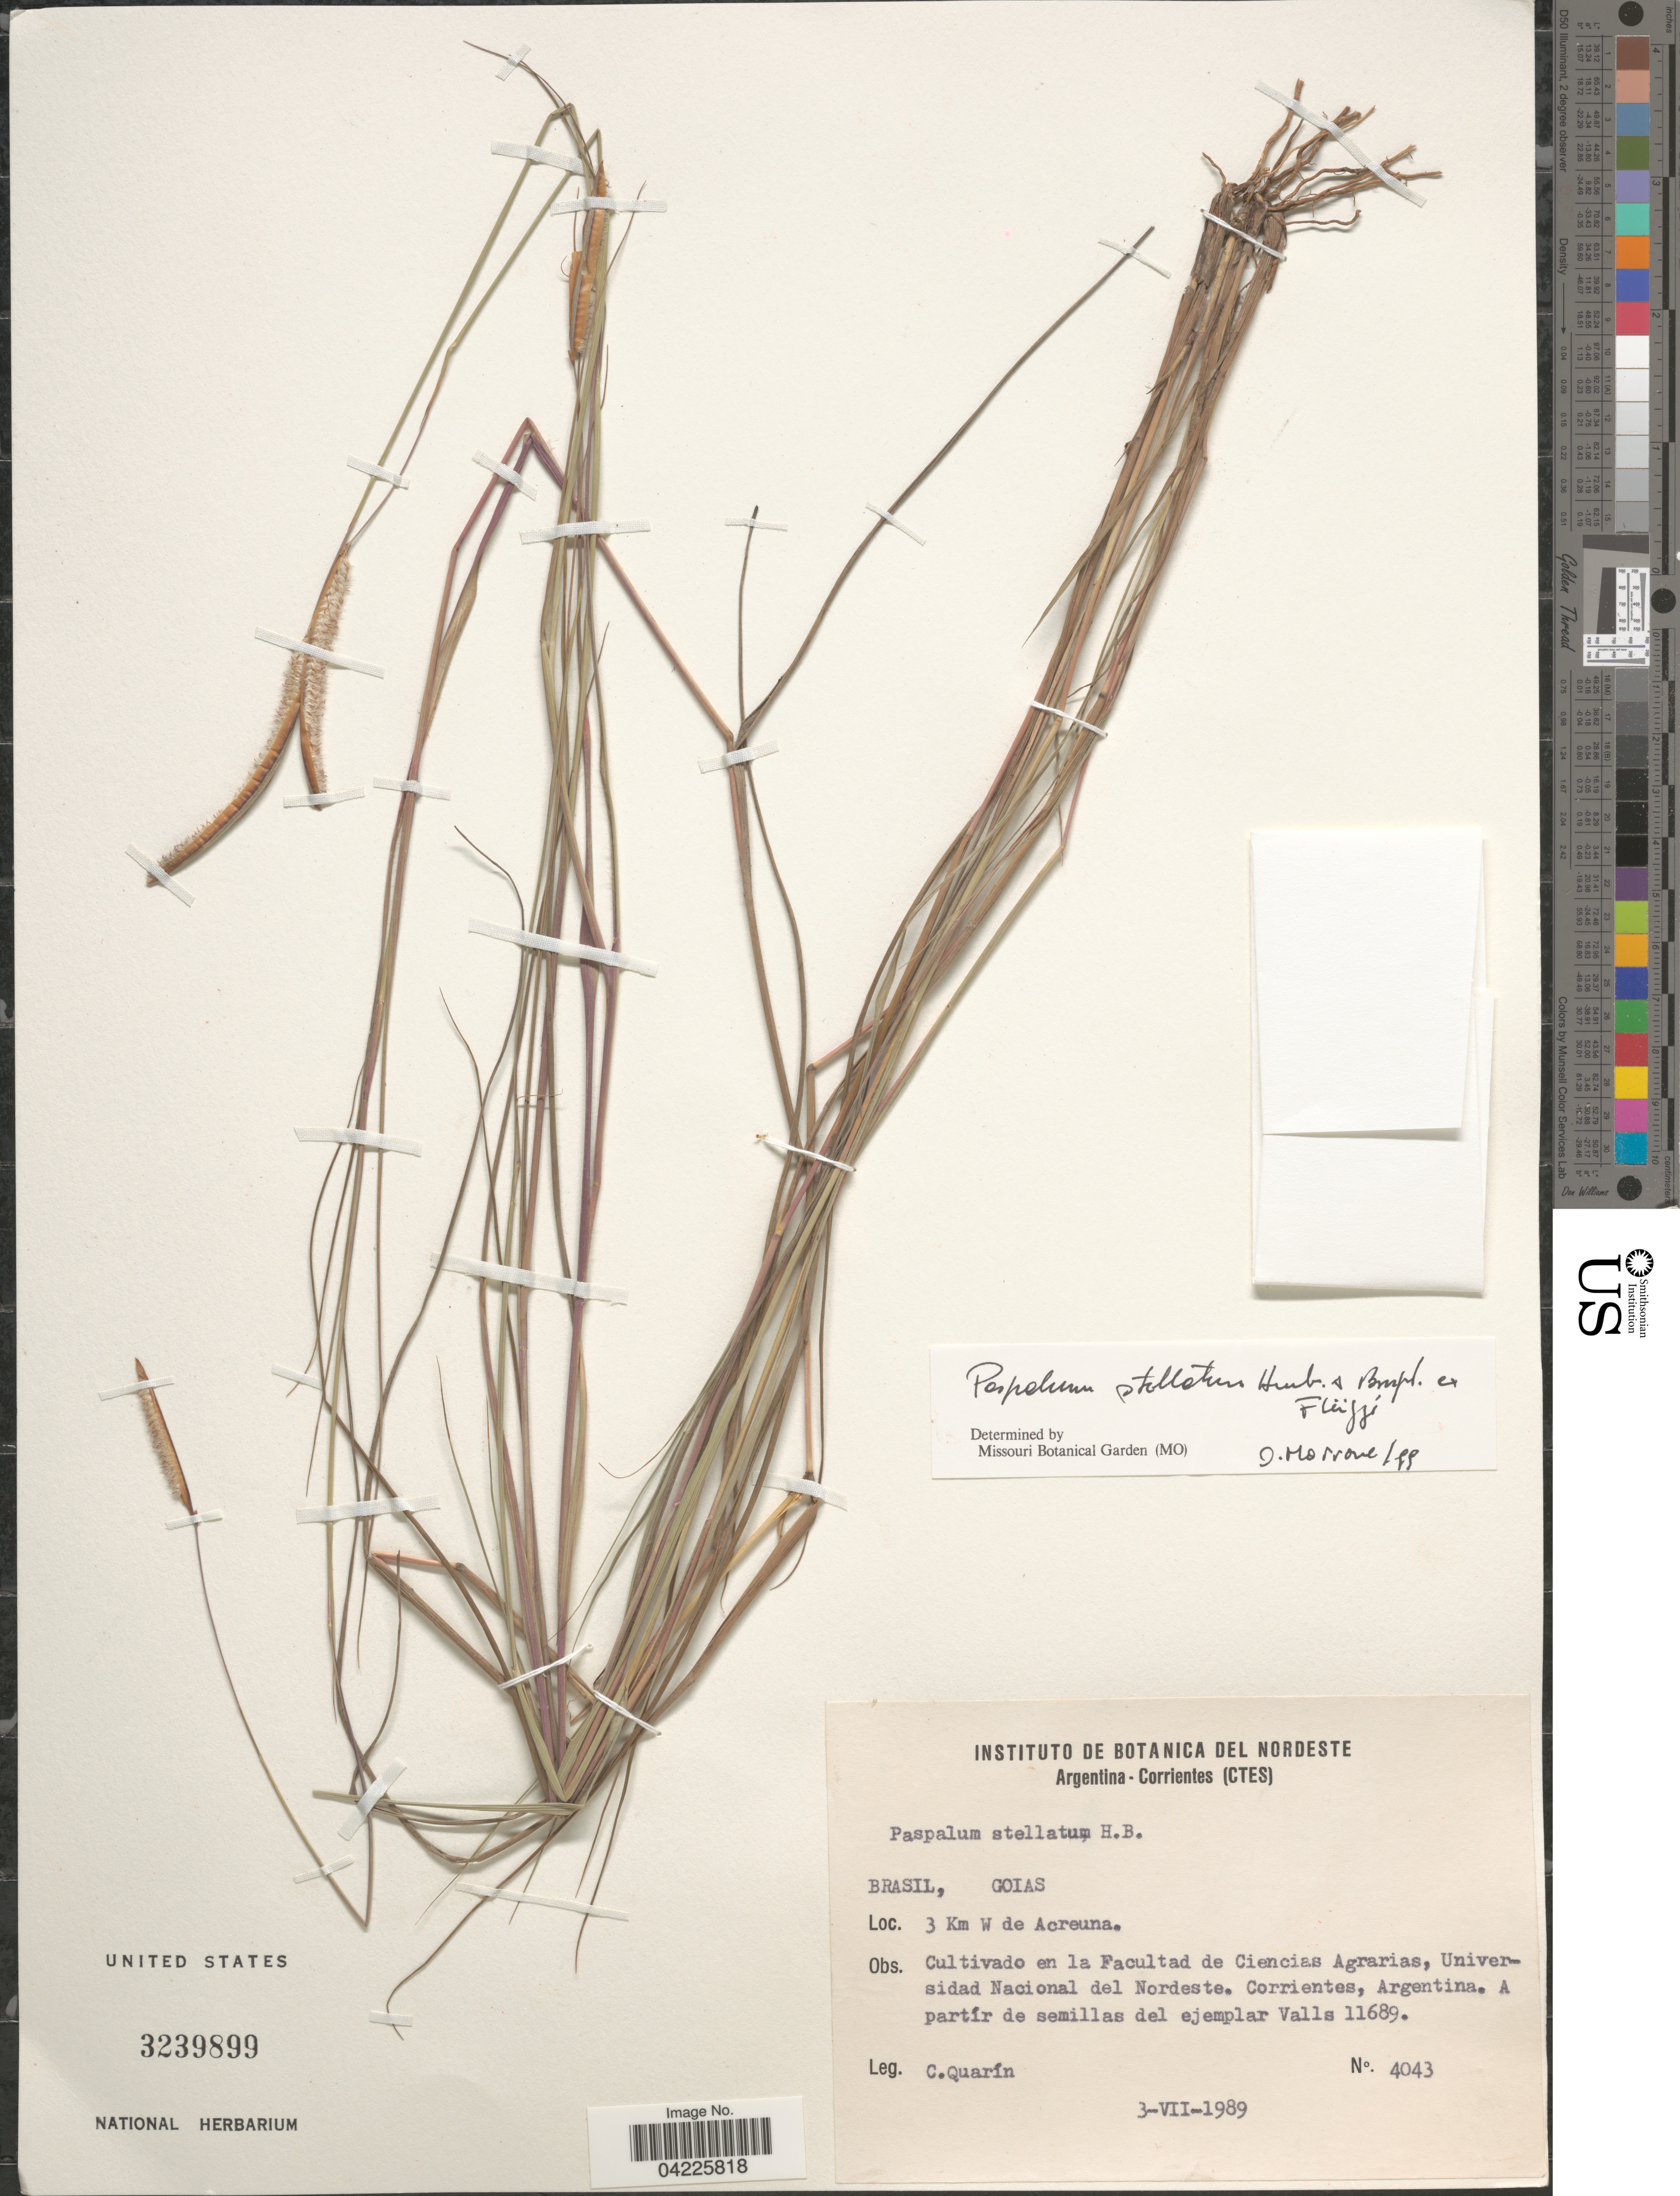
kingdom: Plantae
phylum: Tracheophyta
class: Liliopsida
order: Poales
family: Poaceae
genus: Paspalum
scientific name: Paspalum stellatum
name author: Humb. & Bonpl. ex Flüggé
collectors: C. Quarín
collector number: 4043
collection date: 1989-07-03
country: Argentina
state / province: Corrientes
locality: En la Facultad de Ciencias Agrarias, Universidad Nacional del Nordeste. Ejemplar Valls 11689 [unsure placement].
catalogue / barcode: US 3239899